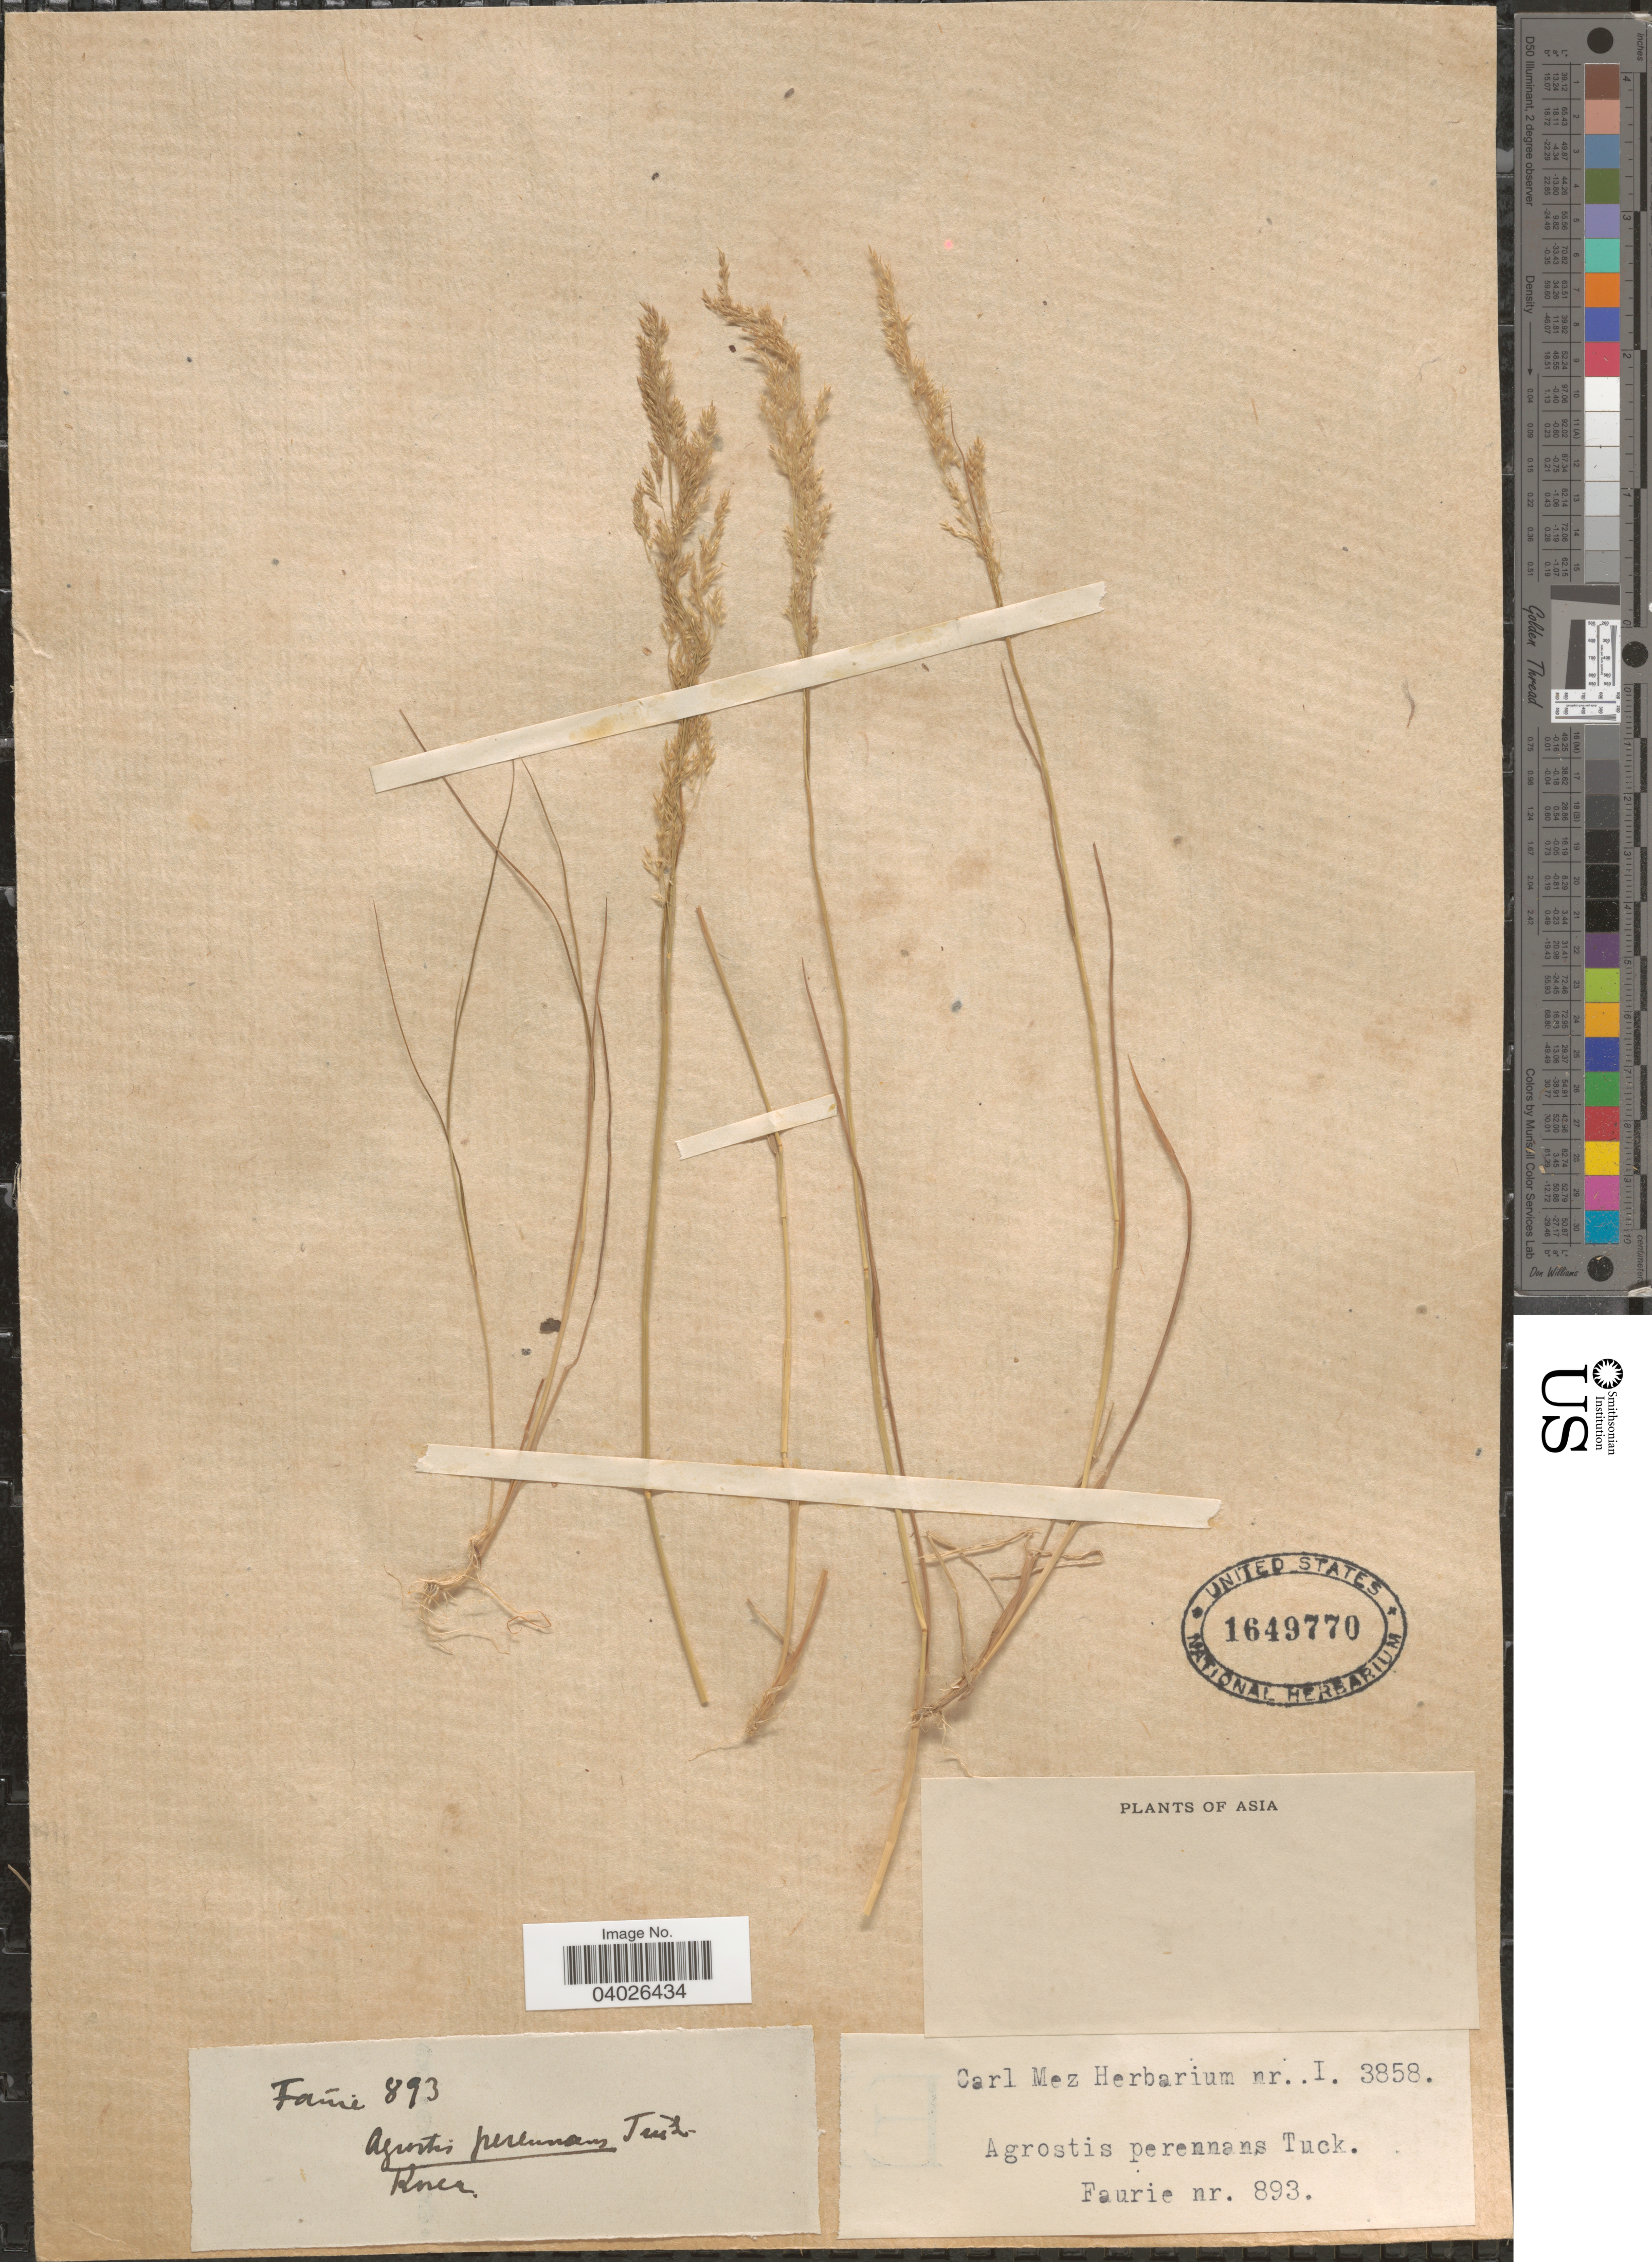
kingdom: Plantae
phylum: Tracheophyta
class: Liliopsida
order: Poales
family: Poaceae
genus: Agrostis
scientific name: Agrostis perennans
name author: (Walter) Tuck.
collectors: -. Faurie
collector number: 893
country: North Korea / South Korea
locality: Korea.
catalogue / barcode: US 1649770